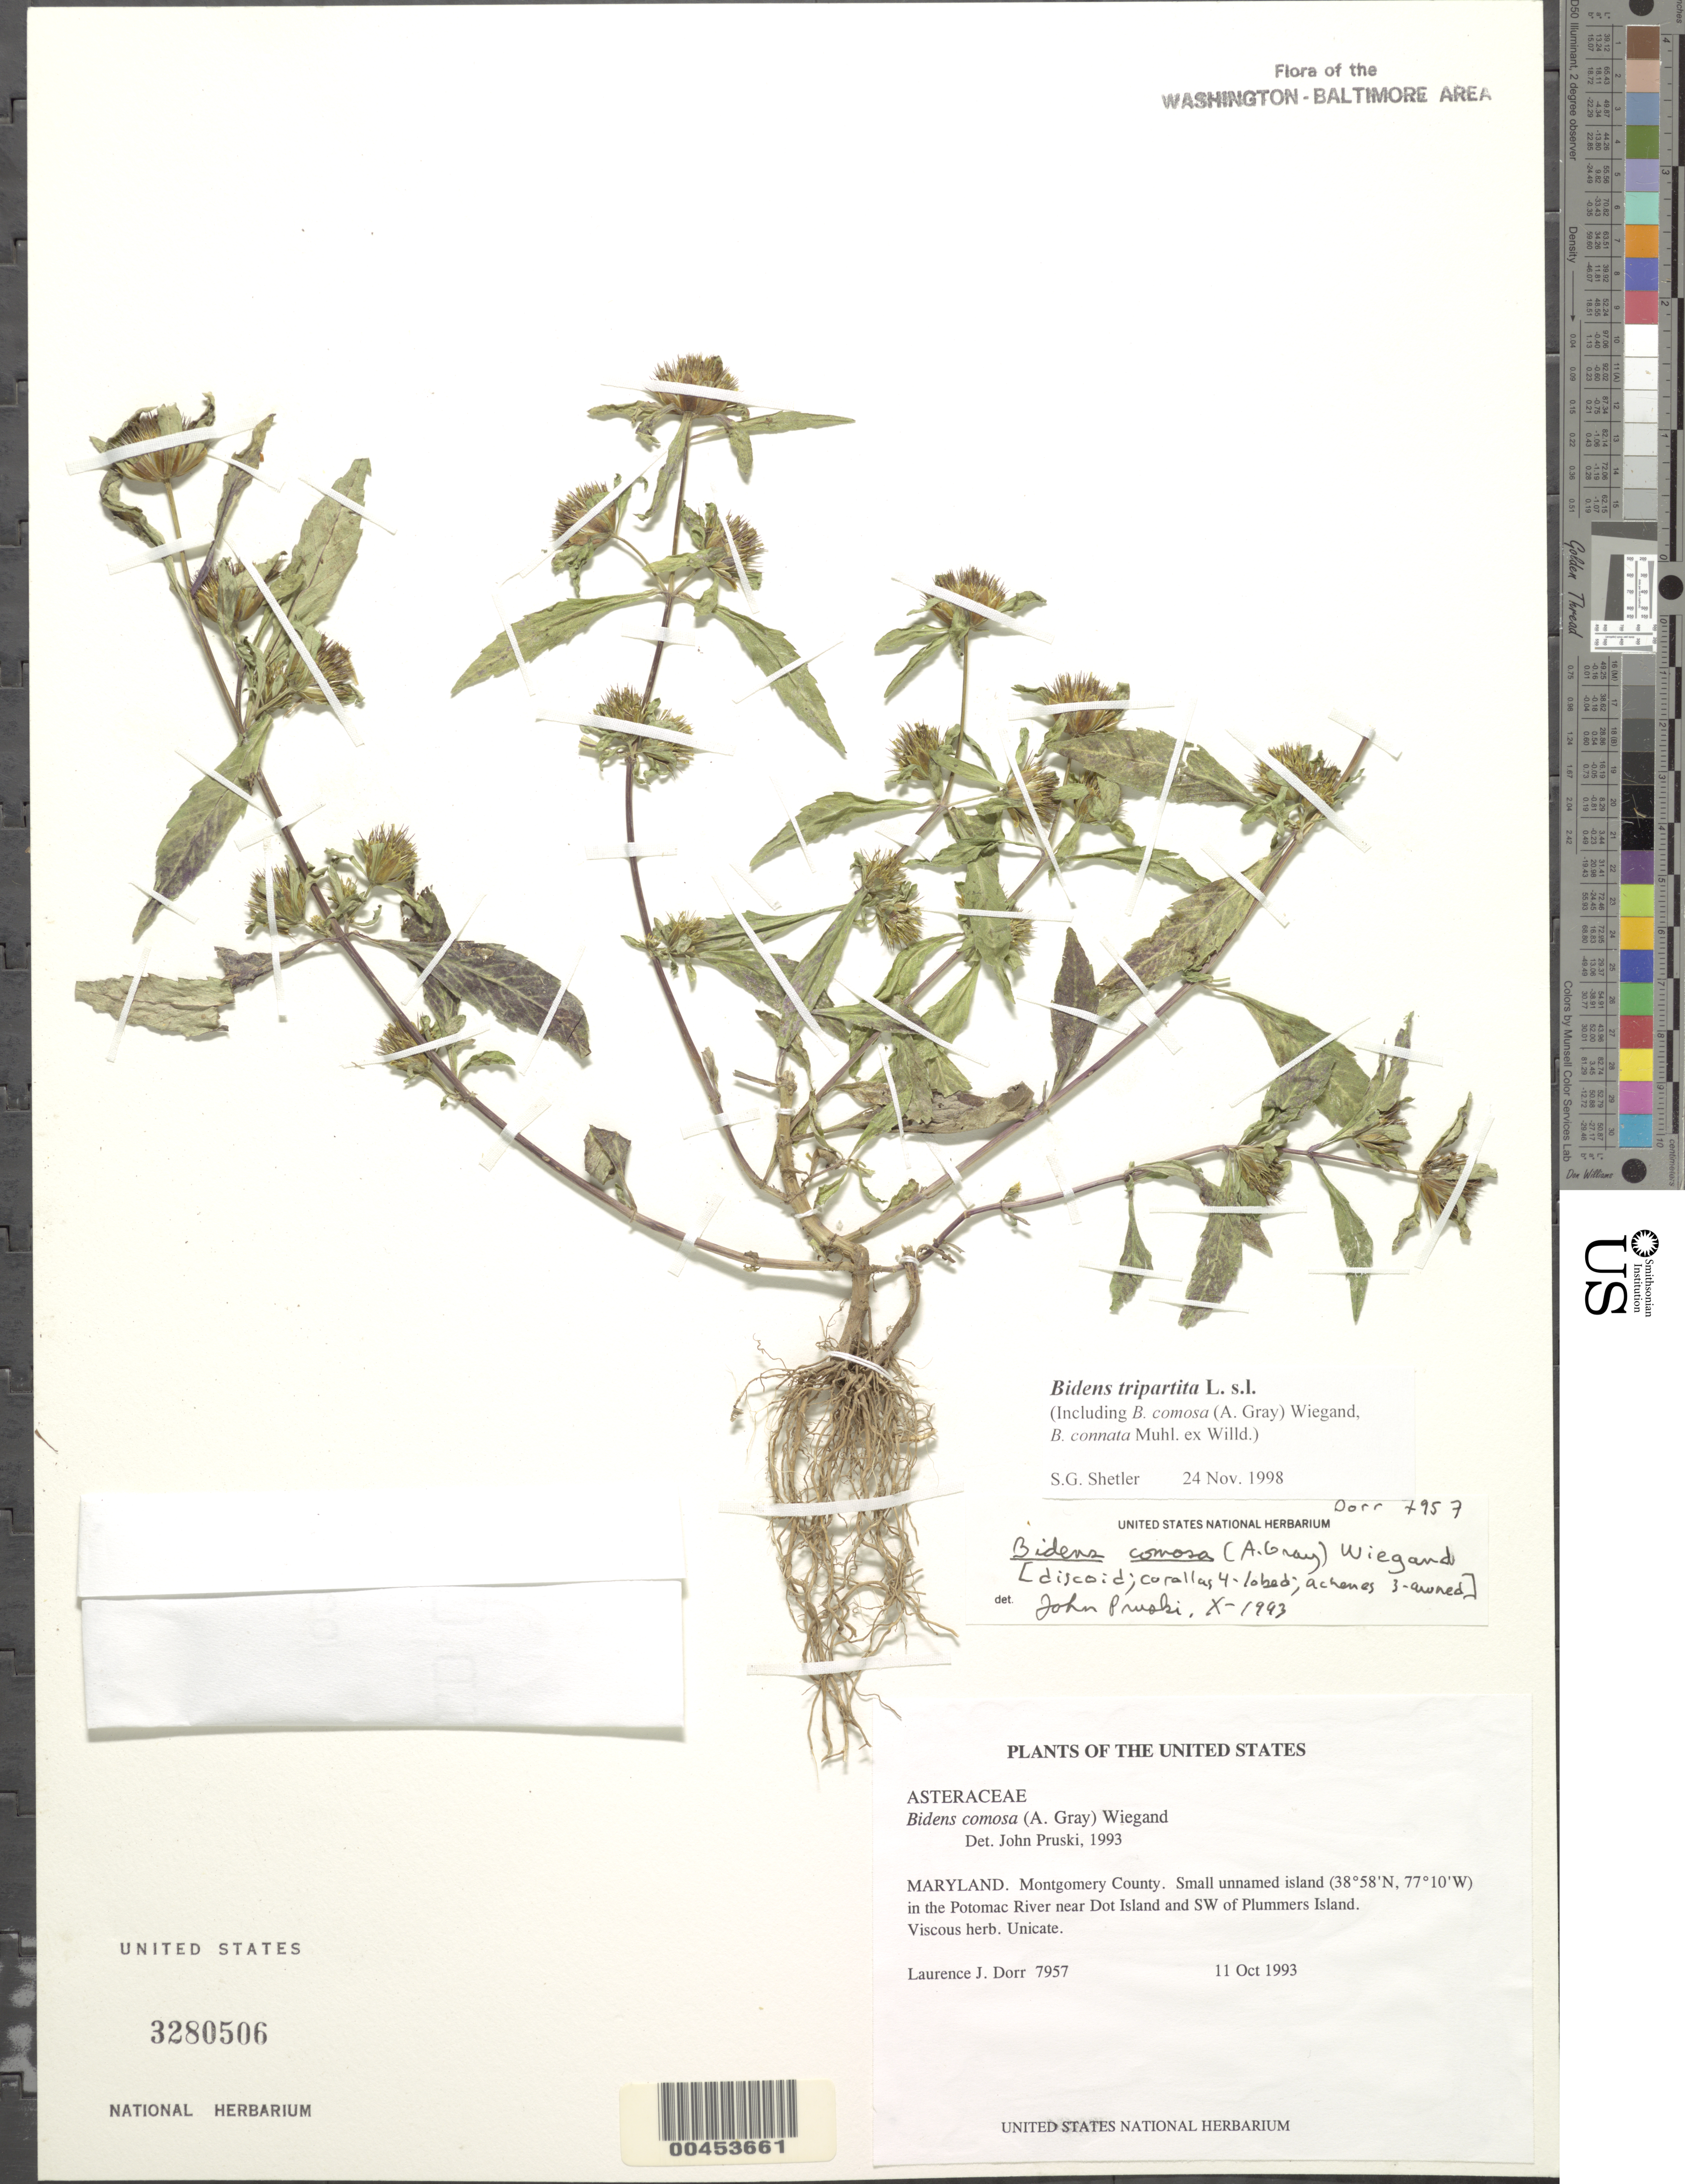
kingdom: Plantae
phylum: Tracheophyta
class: Magnoliopsida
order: Asterales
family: Asteraceae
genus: Bidens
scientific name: Bidens tripartita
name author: L.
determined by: Pruski, J. F.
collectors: L. J. Dorr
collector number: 7957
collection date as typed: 11 Oct 1993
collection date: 1993-10-11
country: United States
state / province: Maryland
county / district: Montgomery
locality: Small unnamed island in the Potomac River near Dot Island and SW of Plummers Island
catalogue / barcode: US 3280506-2